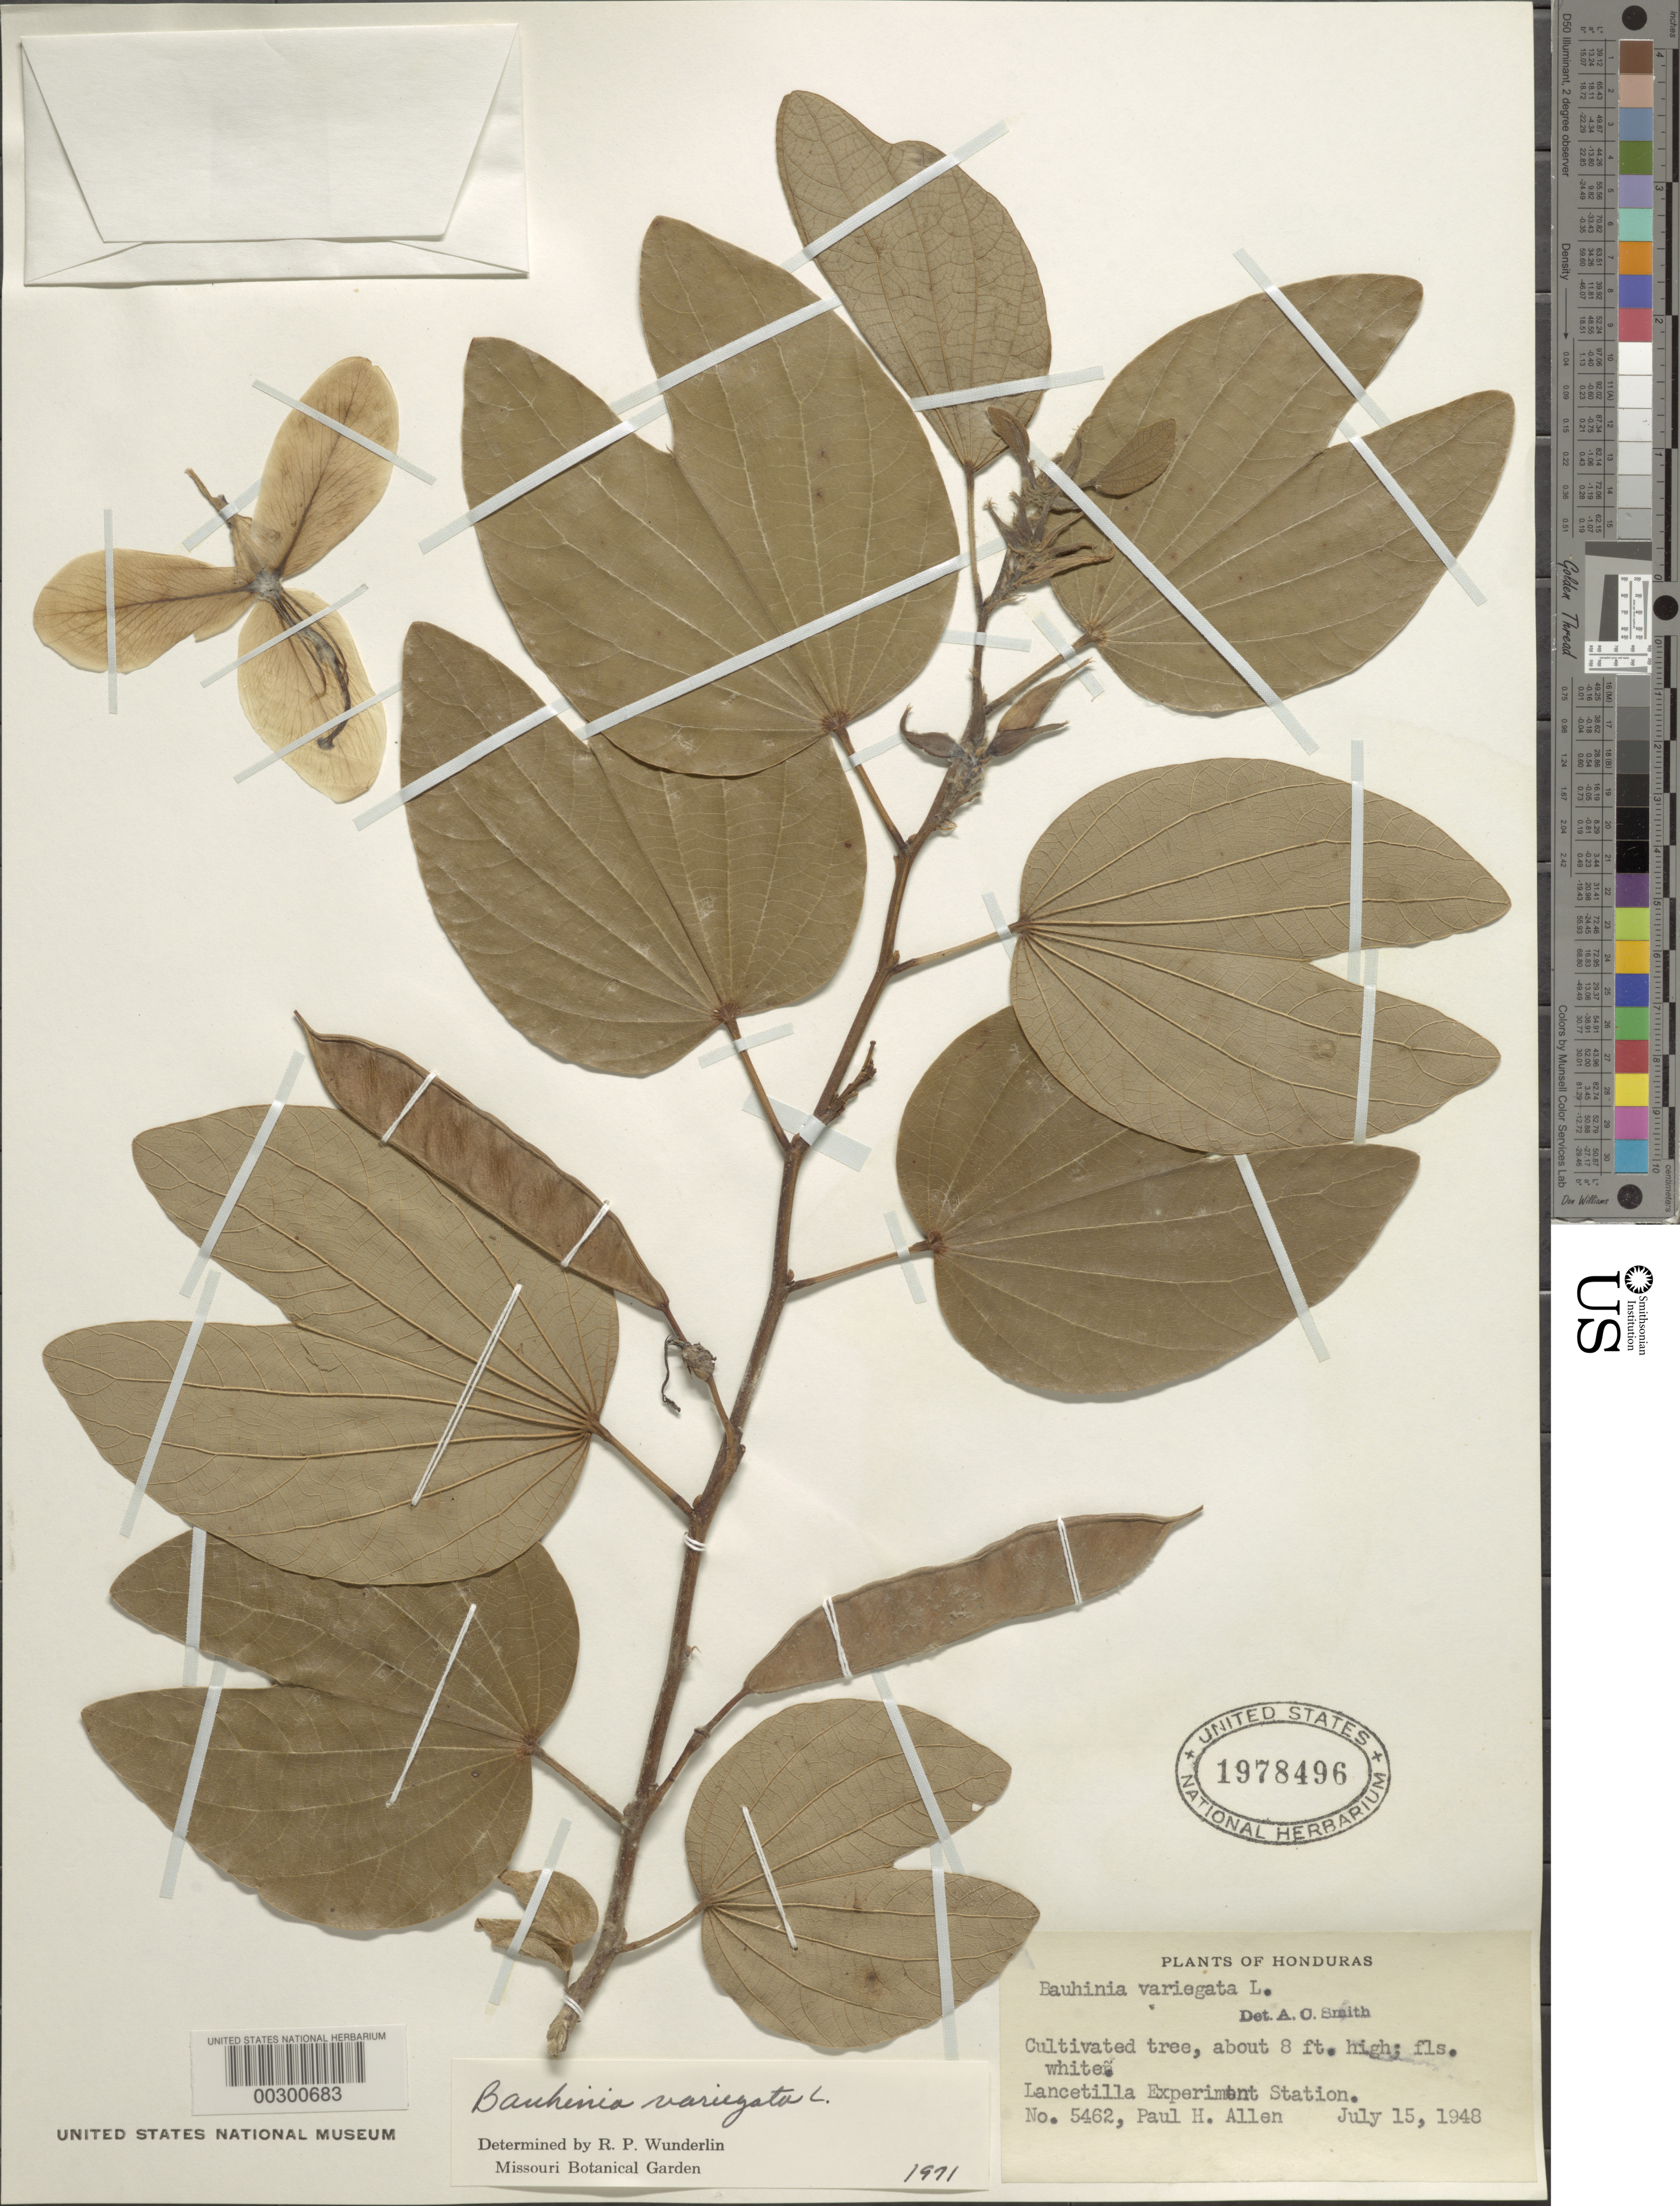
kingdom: Plantae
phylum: Tracheophyta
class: Magnoliopsida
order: Fabales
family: Fabaceae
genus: Bauhinia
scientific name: Bauhinia variegata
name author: L.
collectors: P. H. Allen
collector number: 5462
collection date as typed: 15 Jul 1948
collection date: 1948-07-15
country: Honduras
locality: Lancetilla experiment station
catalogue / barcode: US 1978496